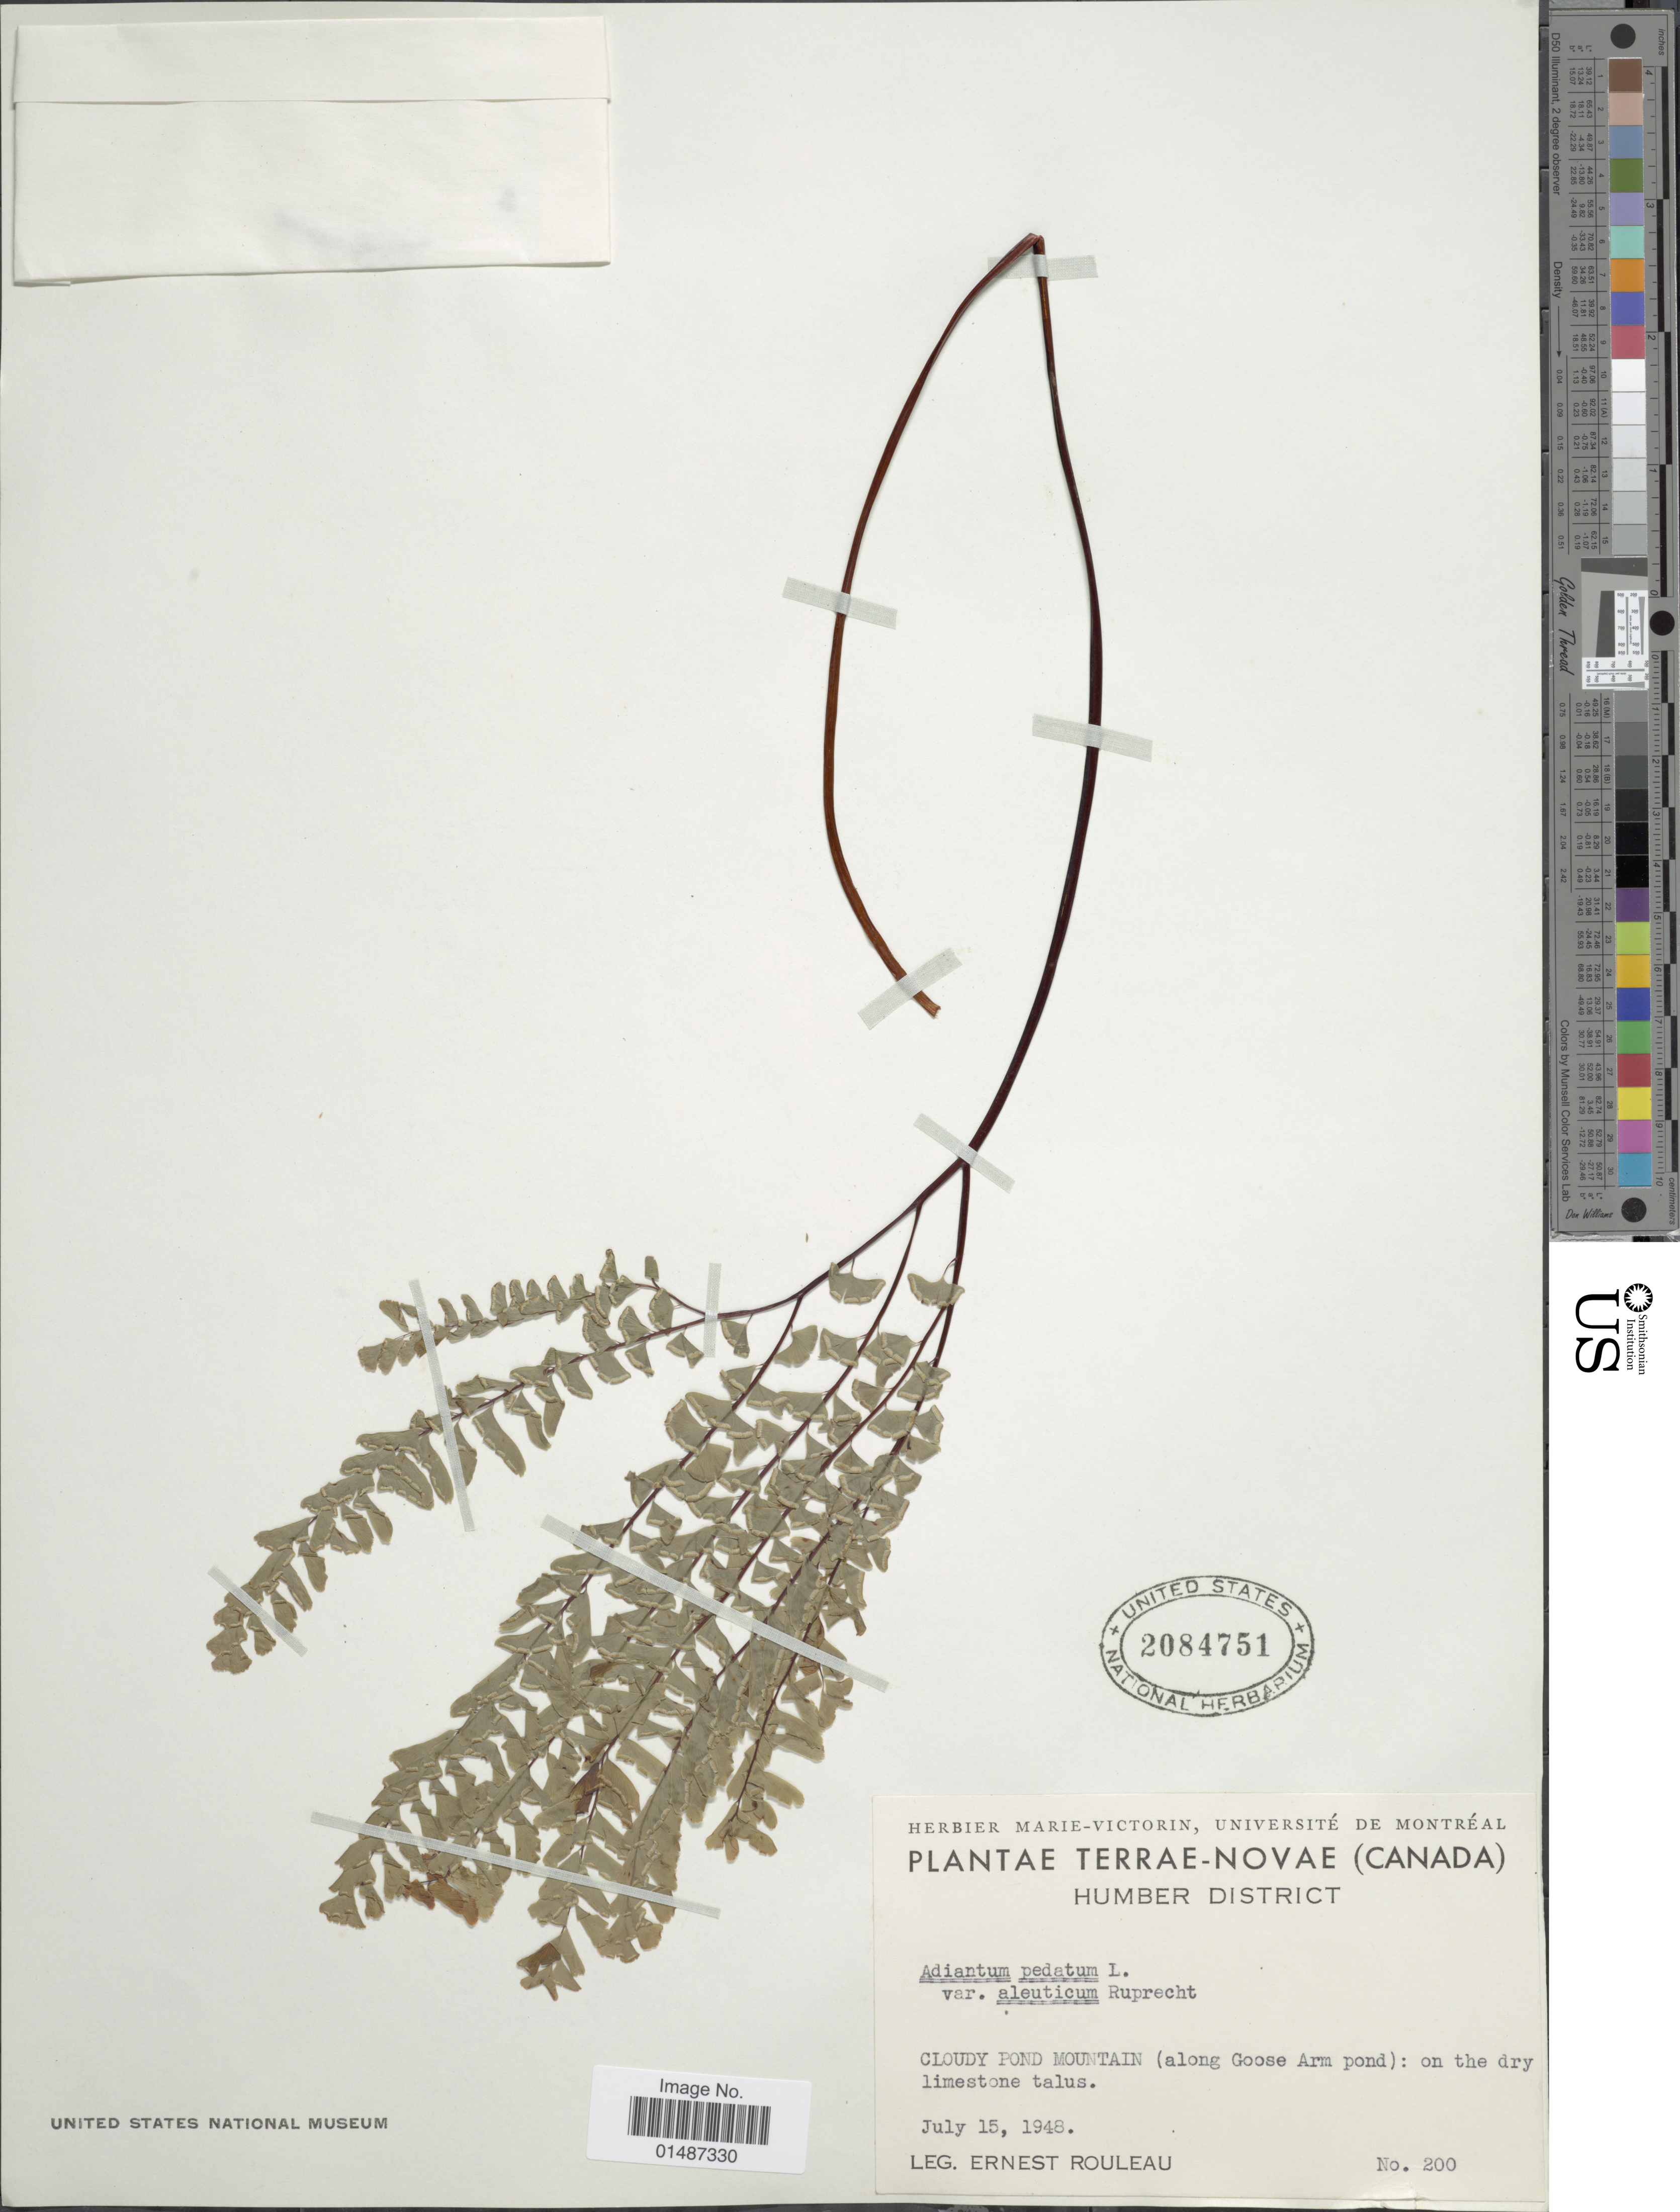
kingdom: Plantae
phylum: Tracheophyta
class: Polypodiopsida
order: Polypodiales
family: Pteridaceae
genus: Adiantum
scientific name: Adiantum pedatum subsp. calderi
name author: Cody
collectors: J. Rouleau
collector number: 200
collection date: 1948-07-15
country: Canada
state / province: Newfoundland and Labrador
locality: Terrae-Novae. Humber District. Cloudy Pond Mountain (along Goose Arm pond): on the dry limestone talus.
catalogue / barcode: US 2084751